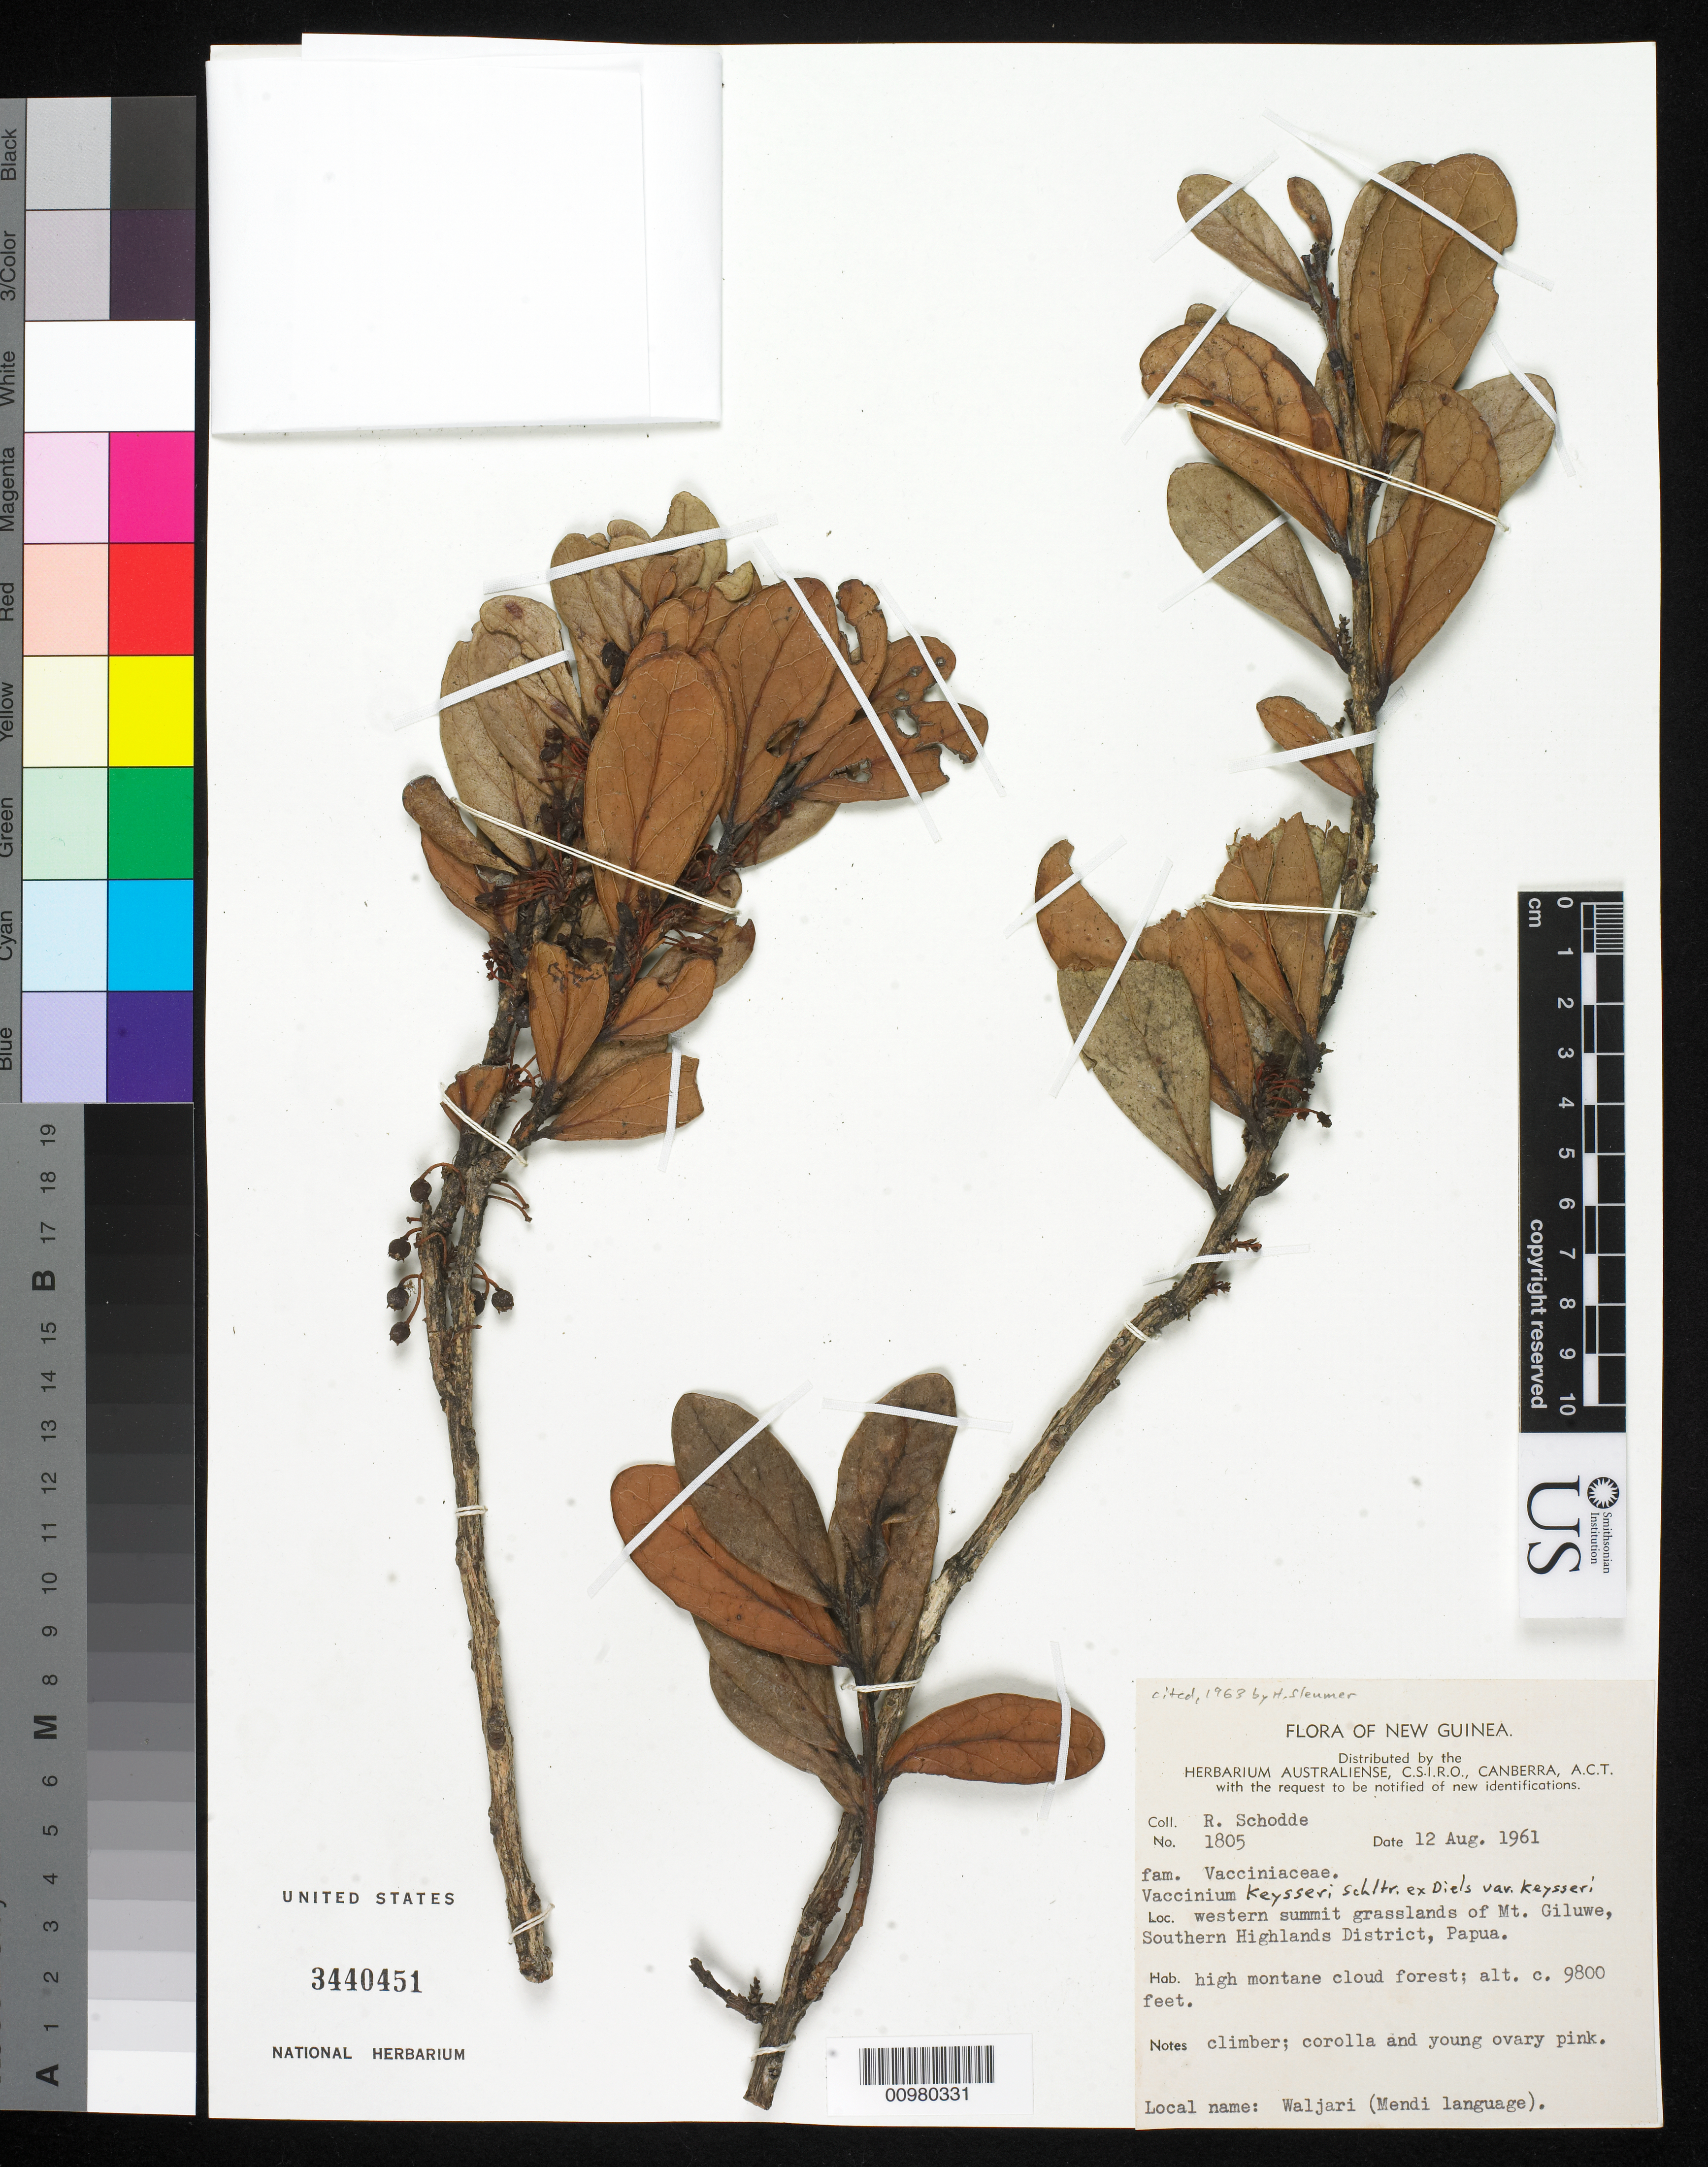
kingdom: Plantae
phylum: Tracheophyta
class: Magnoliopsida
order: Ericales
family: Ericaceae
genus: Dimorphanthera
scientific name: Dimorphanthera keysseri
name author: (Schltr. ex Diels) P.F. Stevens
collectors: R. Schodde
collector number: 1805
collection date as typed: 12 Aug 1961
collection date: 1961-08-12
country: Papua New Guinea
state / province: Southern Highlands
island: New Guinea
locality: Western summit grasslands of Mt. Giluwe.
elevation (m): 2987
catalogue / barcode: US 3440451